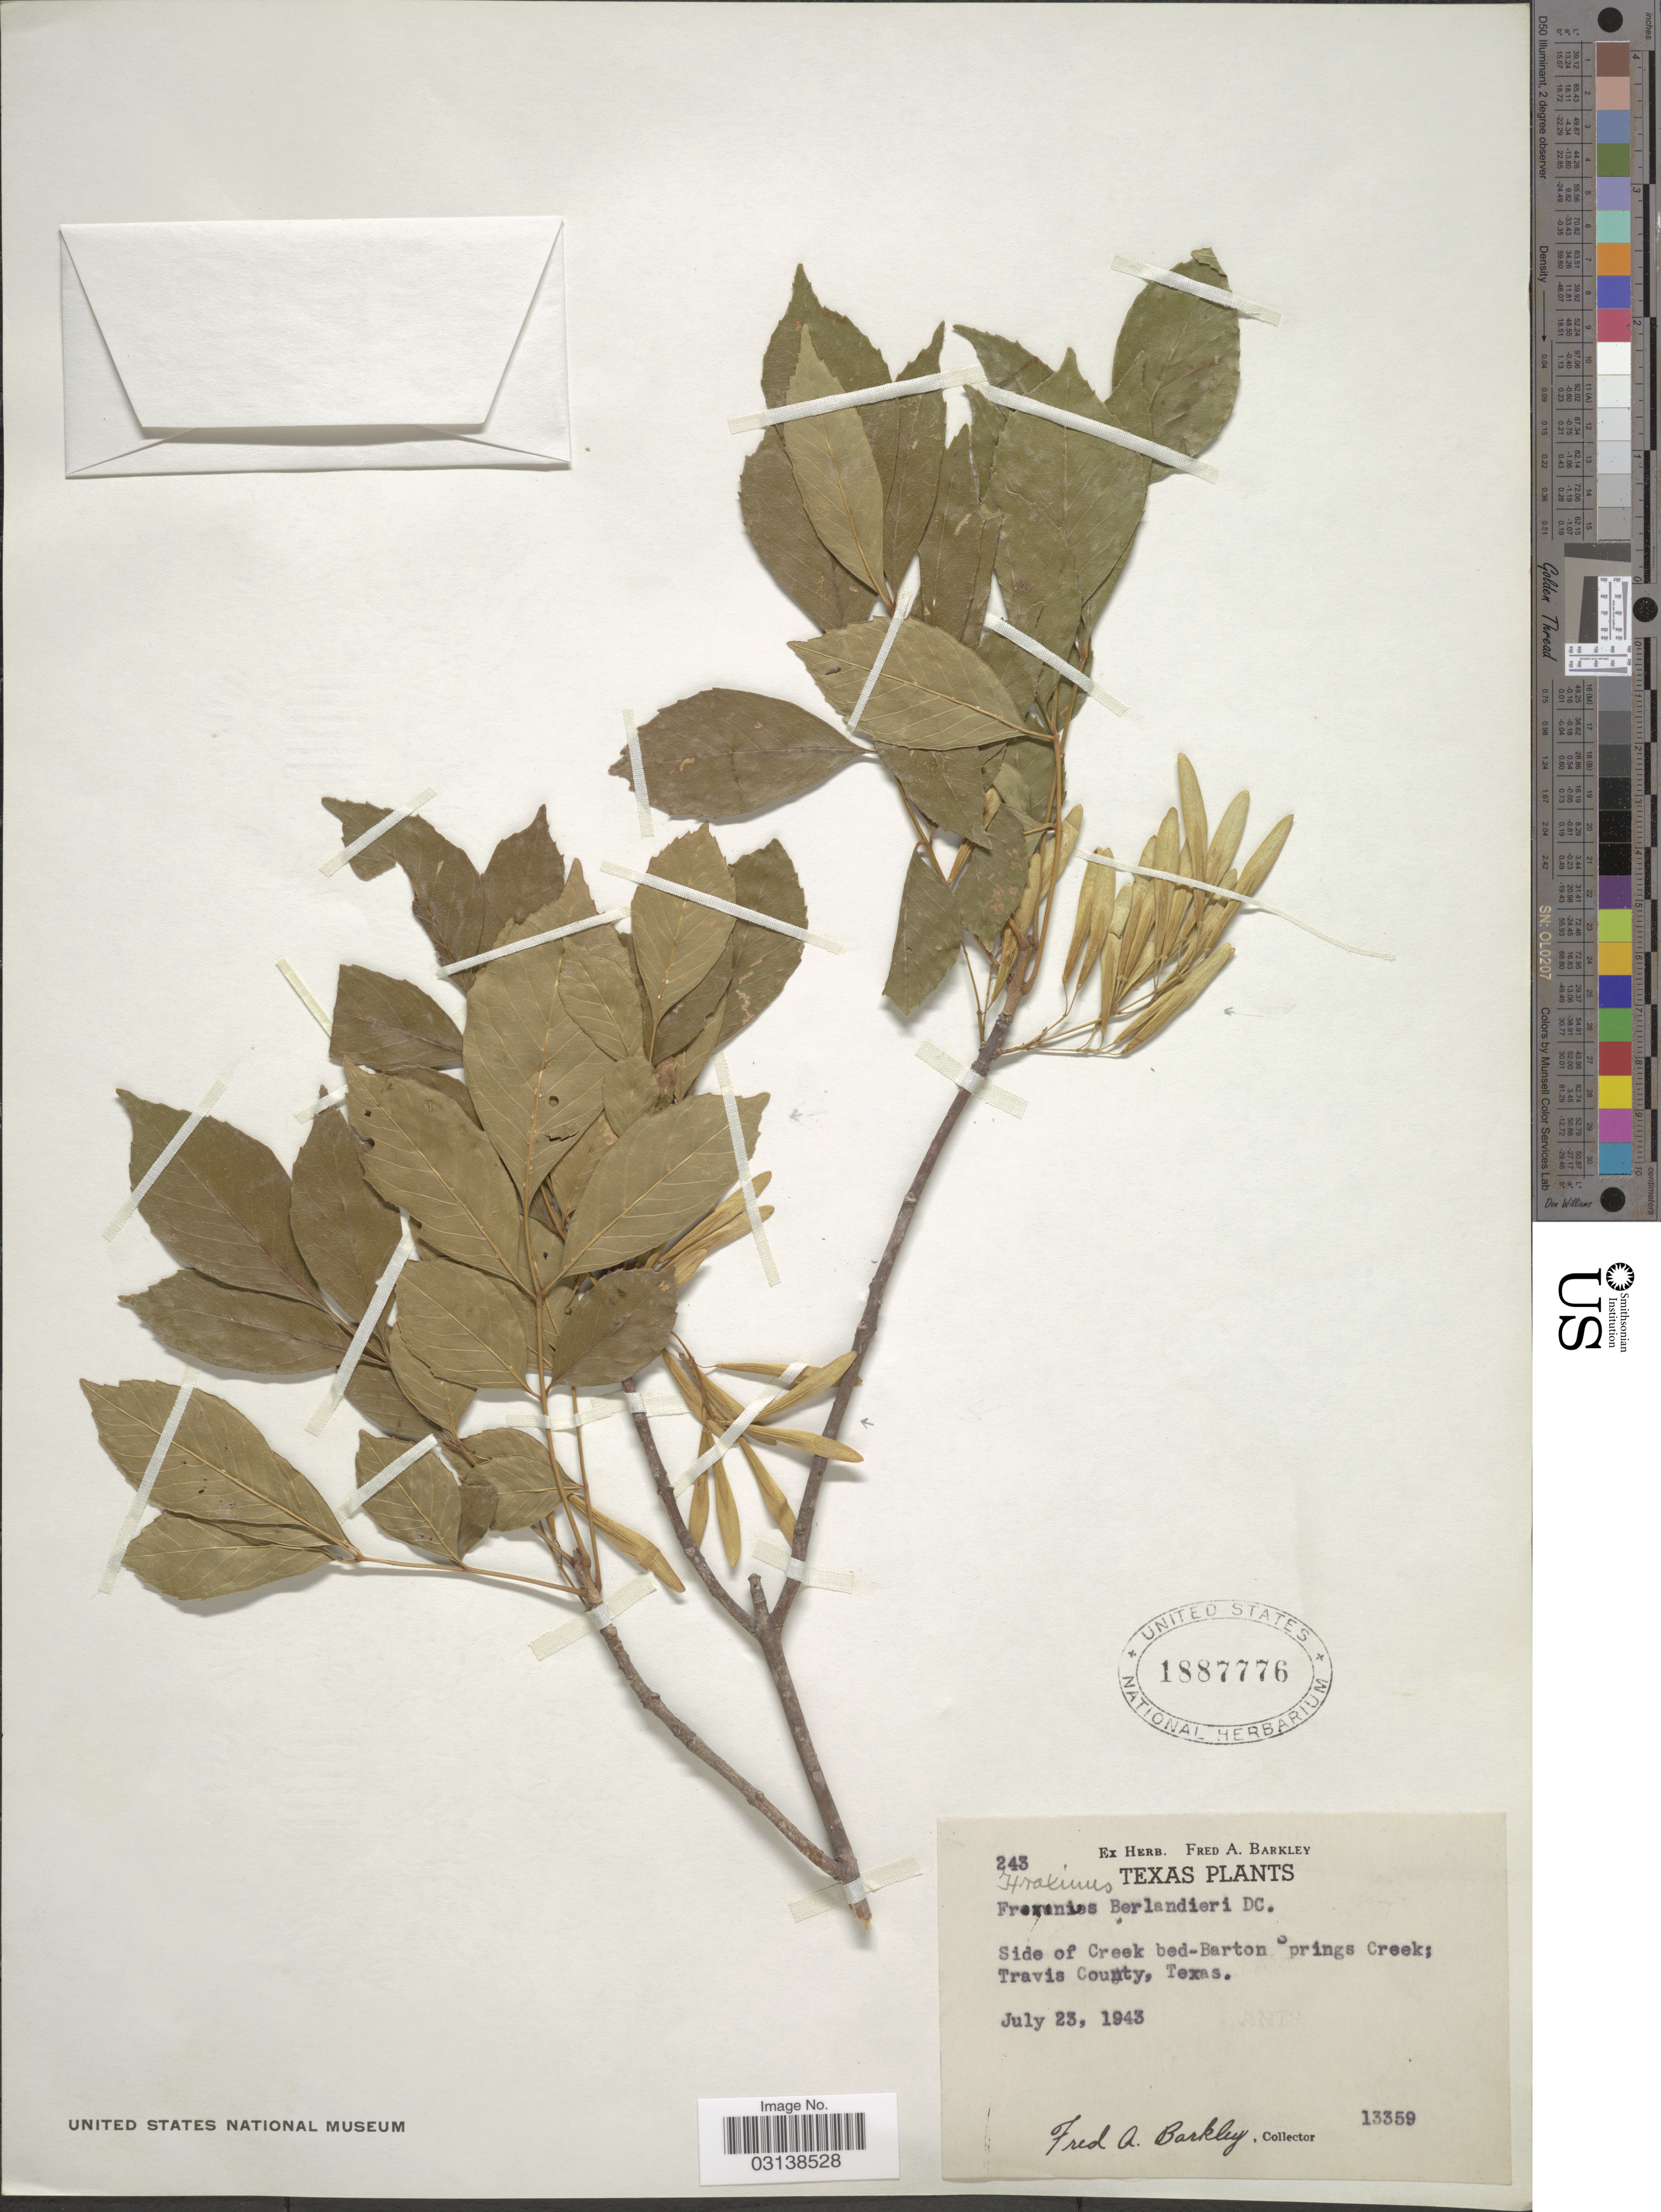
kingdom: Plantae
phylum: Tracheophyta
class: Magnoliopsida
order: Lamiales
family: Oleaceae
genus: Fraxinus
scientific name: Fraxinus berlandieriana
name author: A. DC.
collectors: F. A. Barkley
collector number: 13359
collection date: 1943-07-23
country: United States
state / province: Texas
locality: Side of Creek bed-Barton Springs Creek; Travis County.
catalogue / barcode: US 1887776